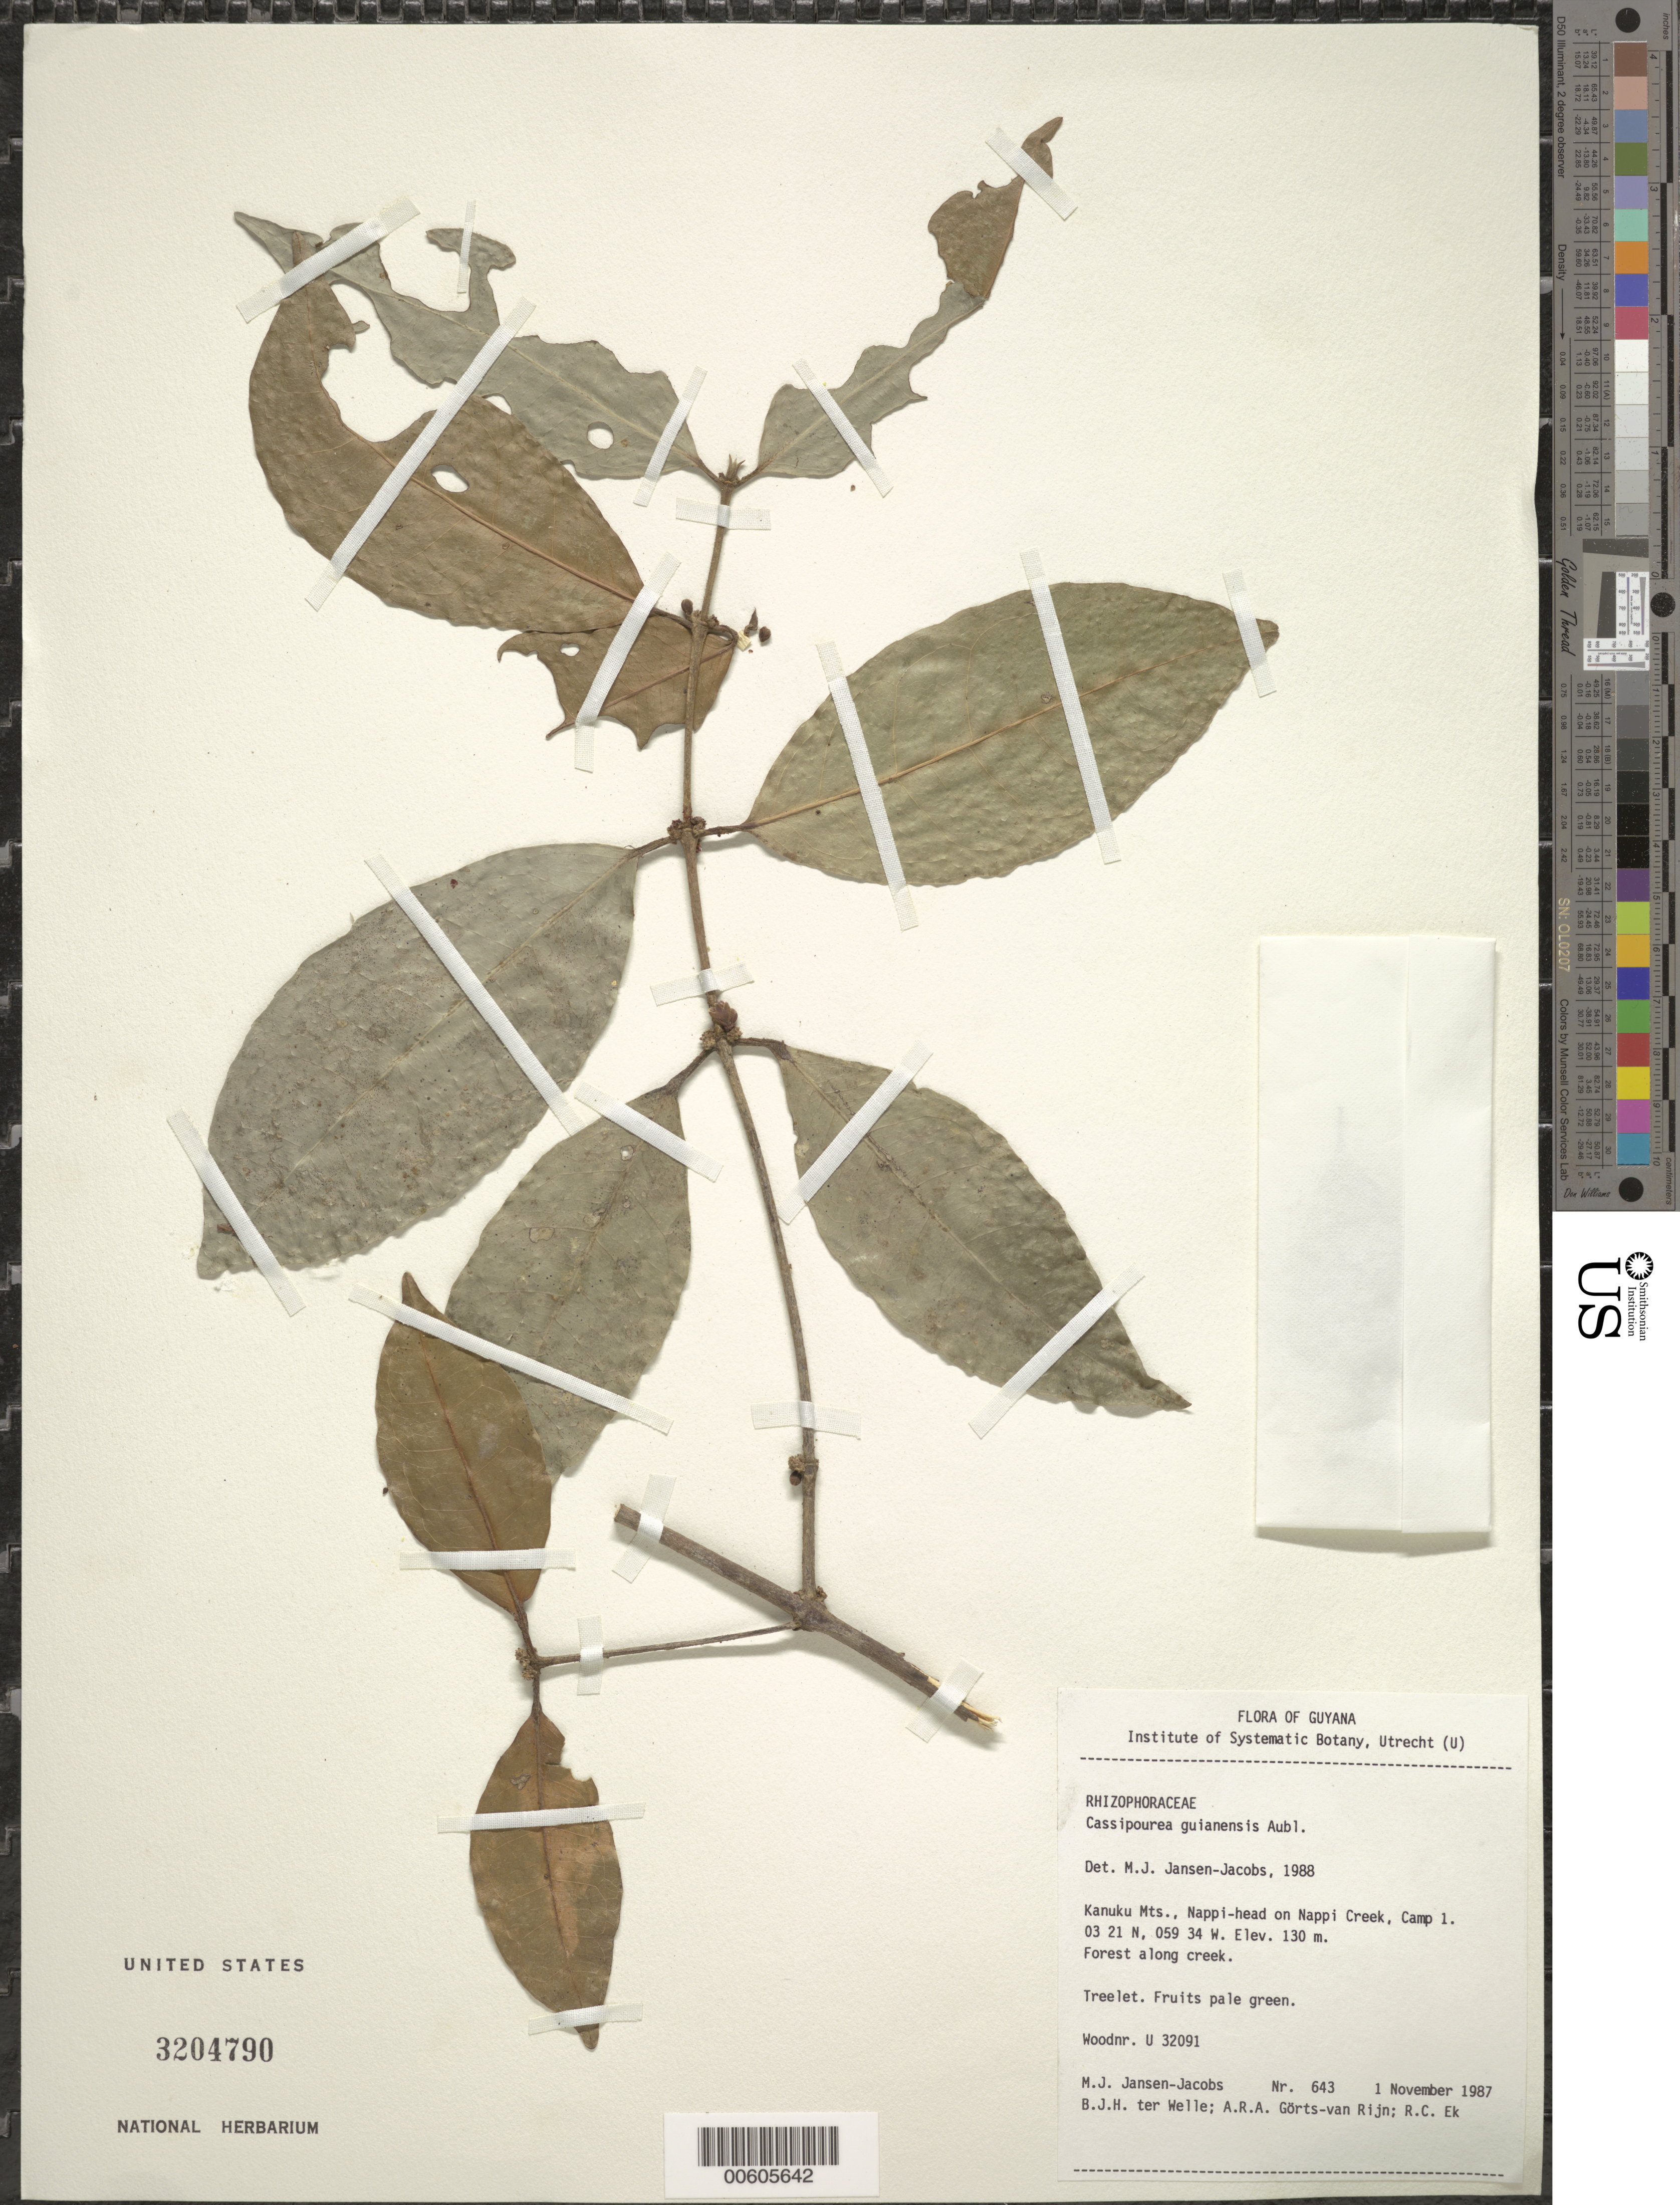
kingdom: Plantae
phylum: Tracheophyta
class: Magnoliopsida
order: Malpighiales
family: Rhizophoraceae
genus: Cassipourea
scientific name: Cassipourea guianensis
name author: Aubl.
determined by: Jansen-Jacobs, M. J., (U), Nationaal Herbarium Nederland, Utrecht University branch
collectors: M. J. Jansen-Jacobs, B. Welle, A. .R. A. Görts-van Rijn & R. C. Ek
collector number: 643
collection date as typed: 1-Nov-87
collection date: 1987-11-01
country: Guyana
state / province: U. Takutu-U. Essequibo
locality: Kanuku Mts., Nappi-head on Nappi Creek, camp 1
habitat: Forest along creek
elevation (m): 130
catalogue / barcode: US 3204790